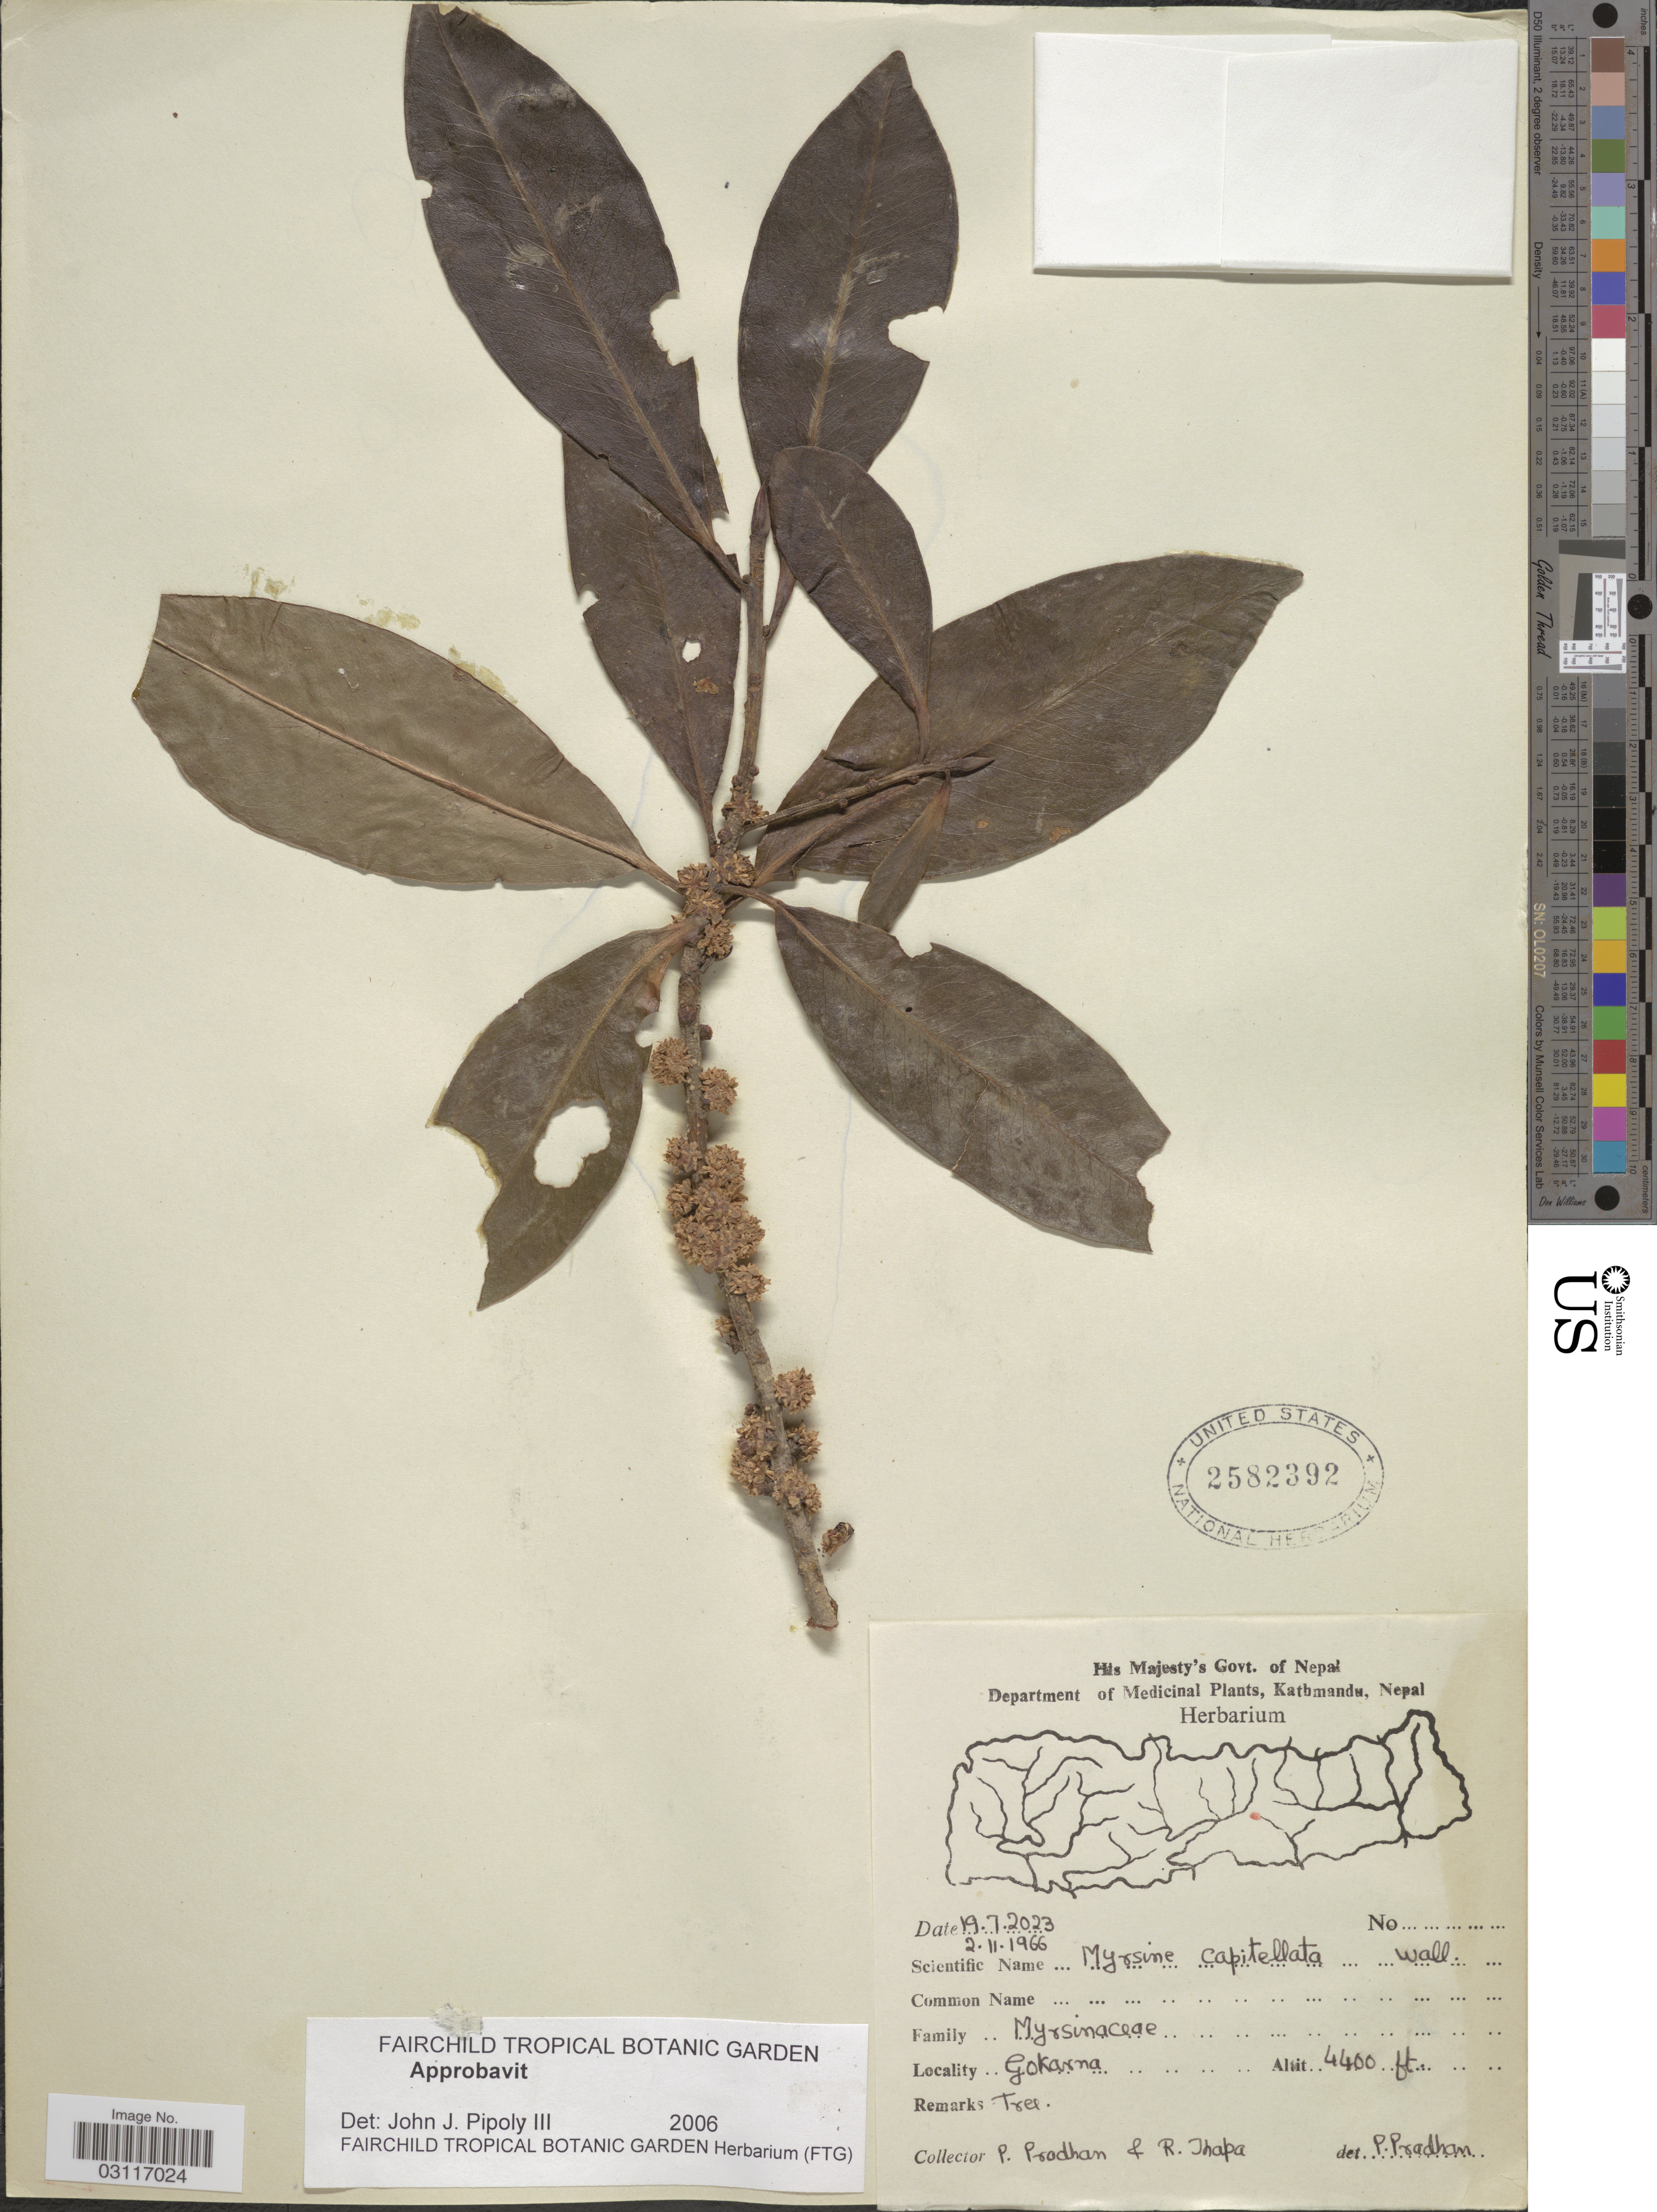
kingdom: Plantae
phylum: Tracheophyta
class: Magnoliopsida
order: Ericales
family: Primulaceae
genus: Myrsine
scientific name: Myrsine capitellata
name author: Wall.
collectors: P. Pradhan & R. Thapa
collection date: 1966-11-02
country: Nepal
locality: Gokarna.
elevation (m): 1341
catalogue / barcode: US 2582932